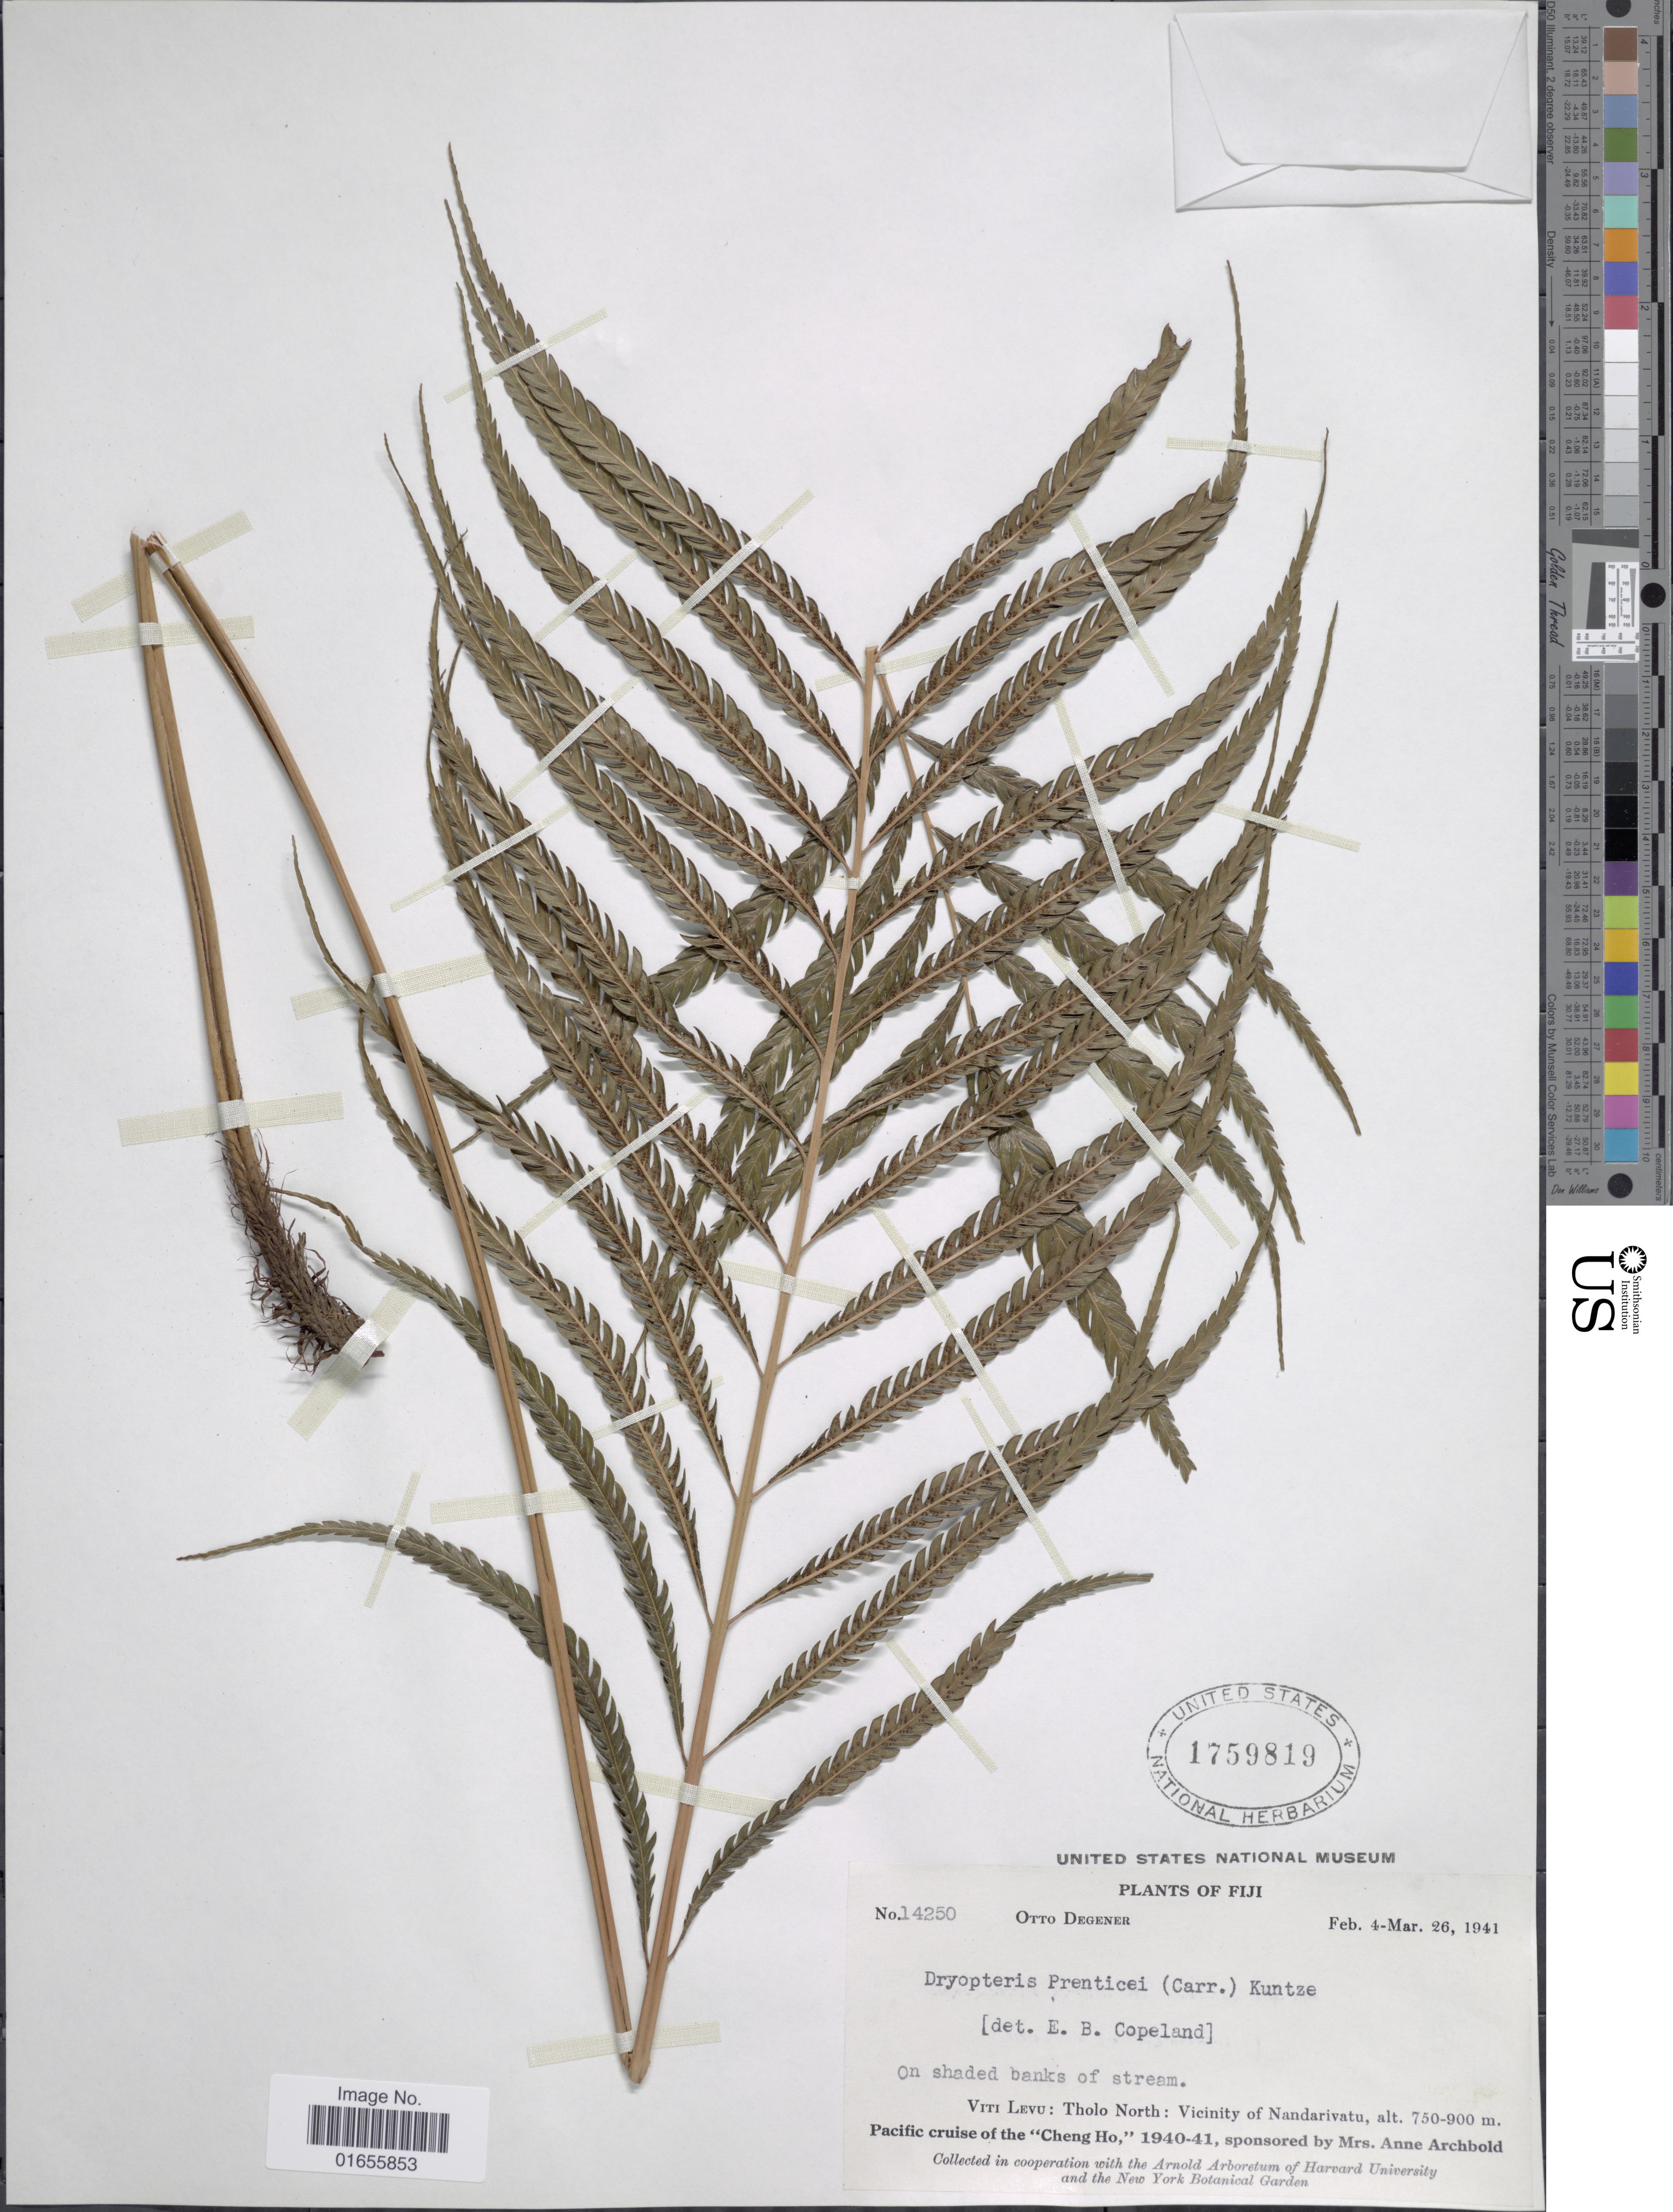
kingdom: Plantae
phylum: Tracheophyta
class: Polypodiopsida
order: Polypodiales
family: Thelypteridaceae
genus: Plesioneuron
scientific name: Plesioneuron prenticei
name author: (Carruth.) Holttum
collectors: O. Degener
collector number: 14250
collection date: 1941-02-04/1941-03-26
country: Fiji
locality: Viti Levu: Tholo North: vicinity of Nandarivatu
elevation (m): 750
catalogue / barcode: US 1759819